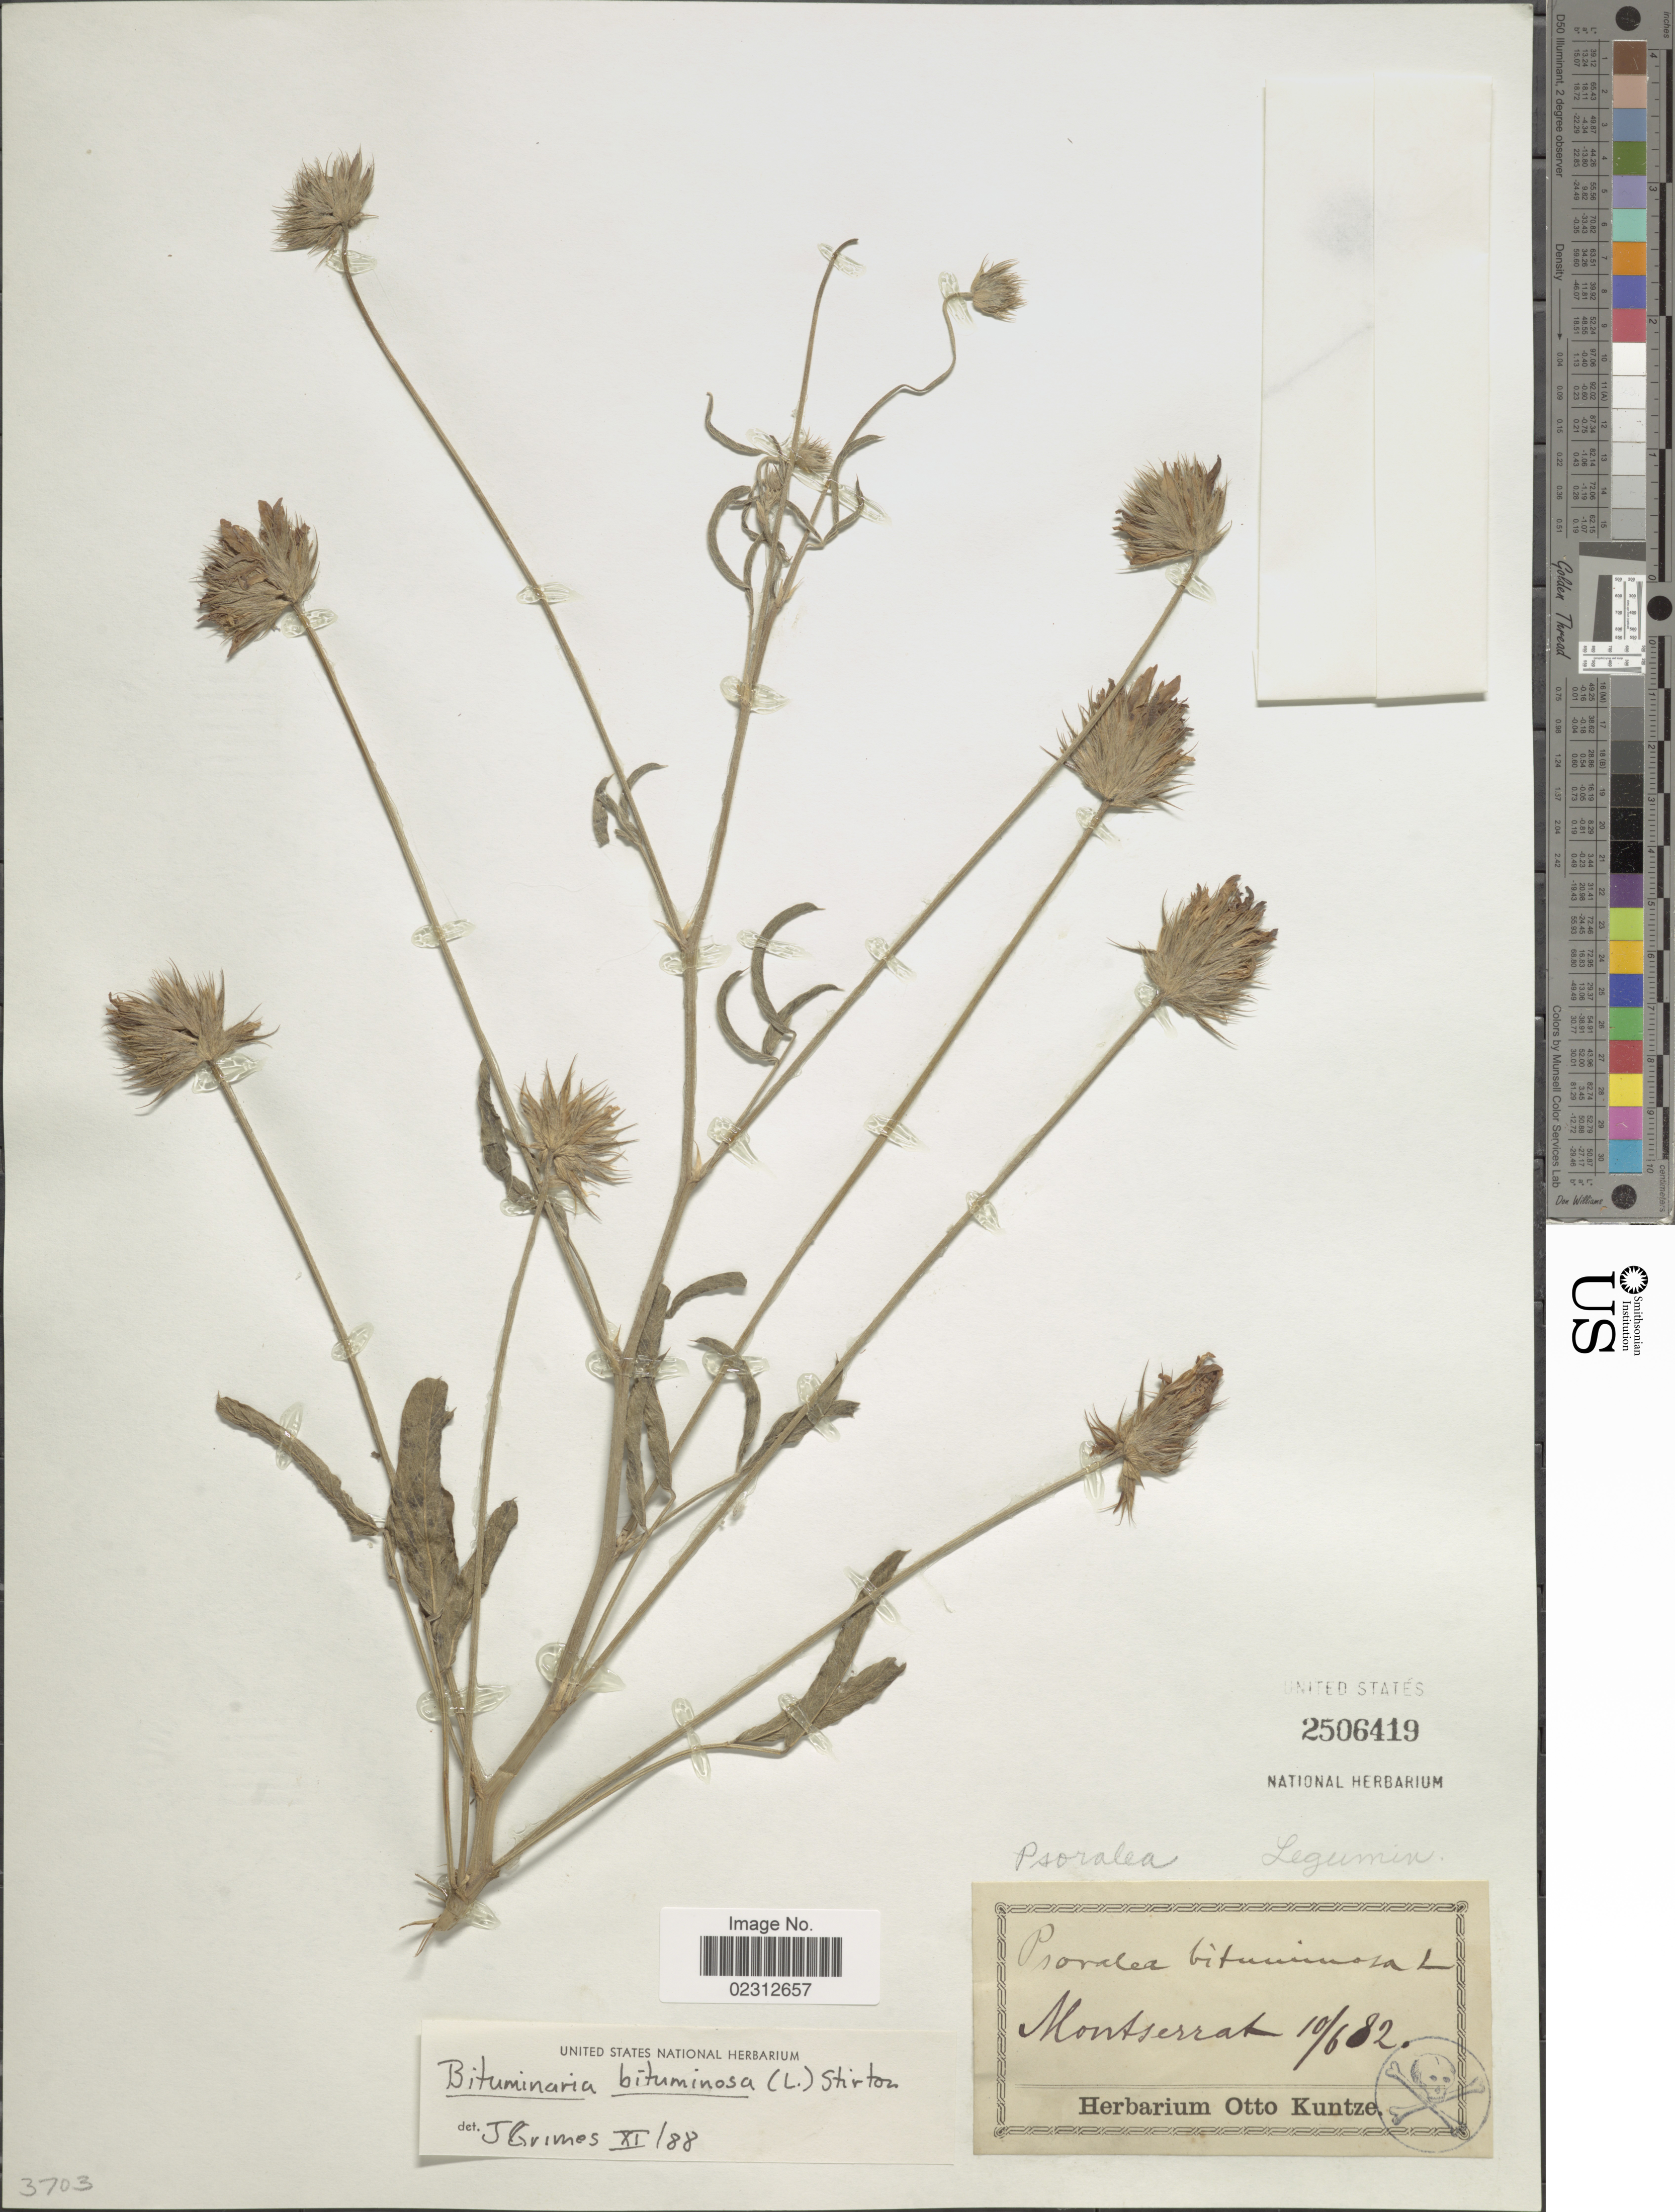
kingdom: Plantae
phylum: Tracheophyta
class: Magnoliopsida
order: Fabales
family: Fabaceae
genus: Bituminaria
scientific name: Bituminaria bituminosa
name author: (L.) C.H. Stirt.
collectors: ex Herb. O. Kuntze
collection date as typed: Transcribed d/m/y: 10/6/82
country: Montserrat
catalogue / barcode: US 2506419